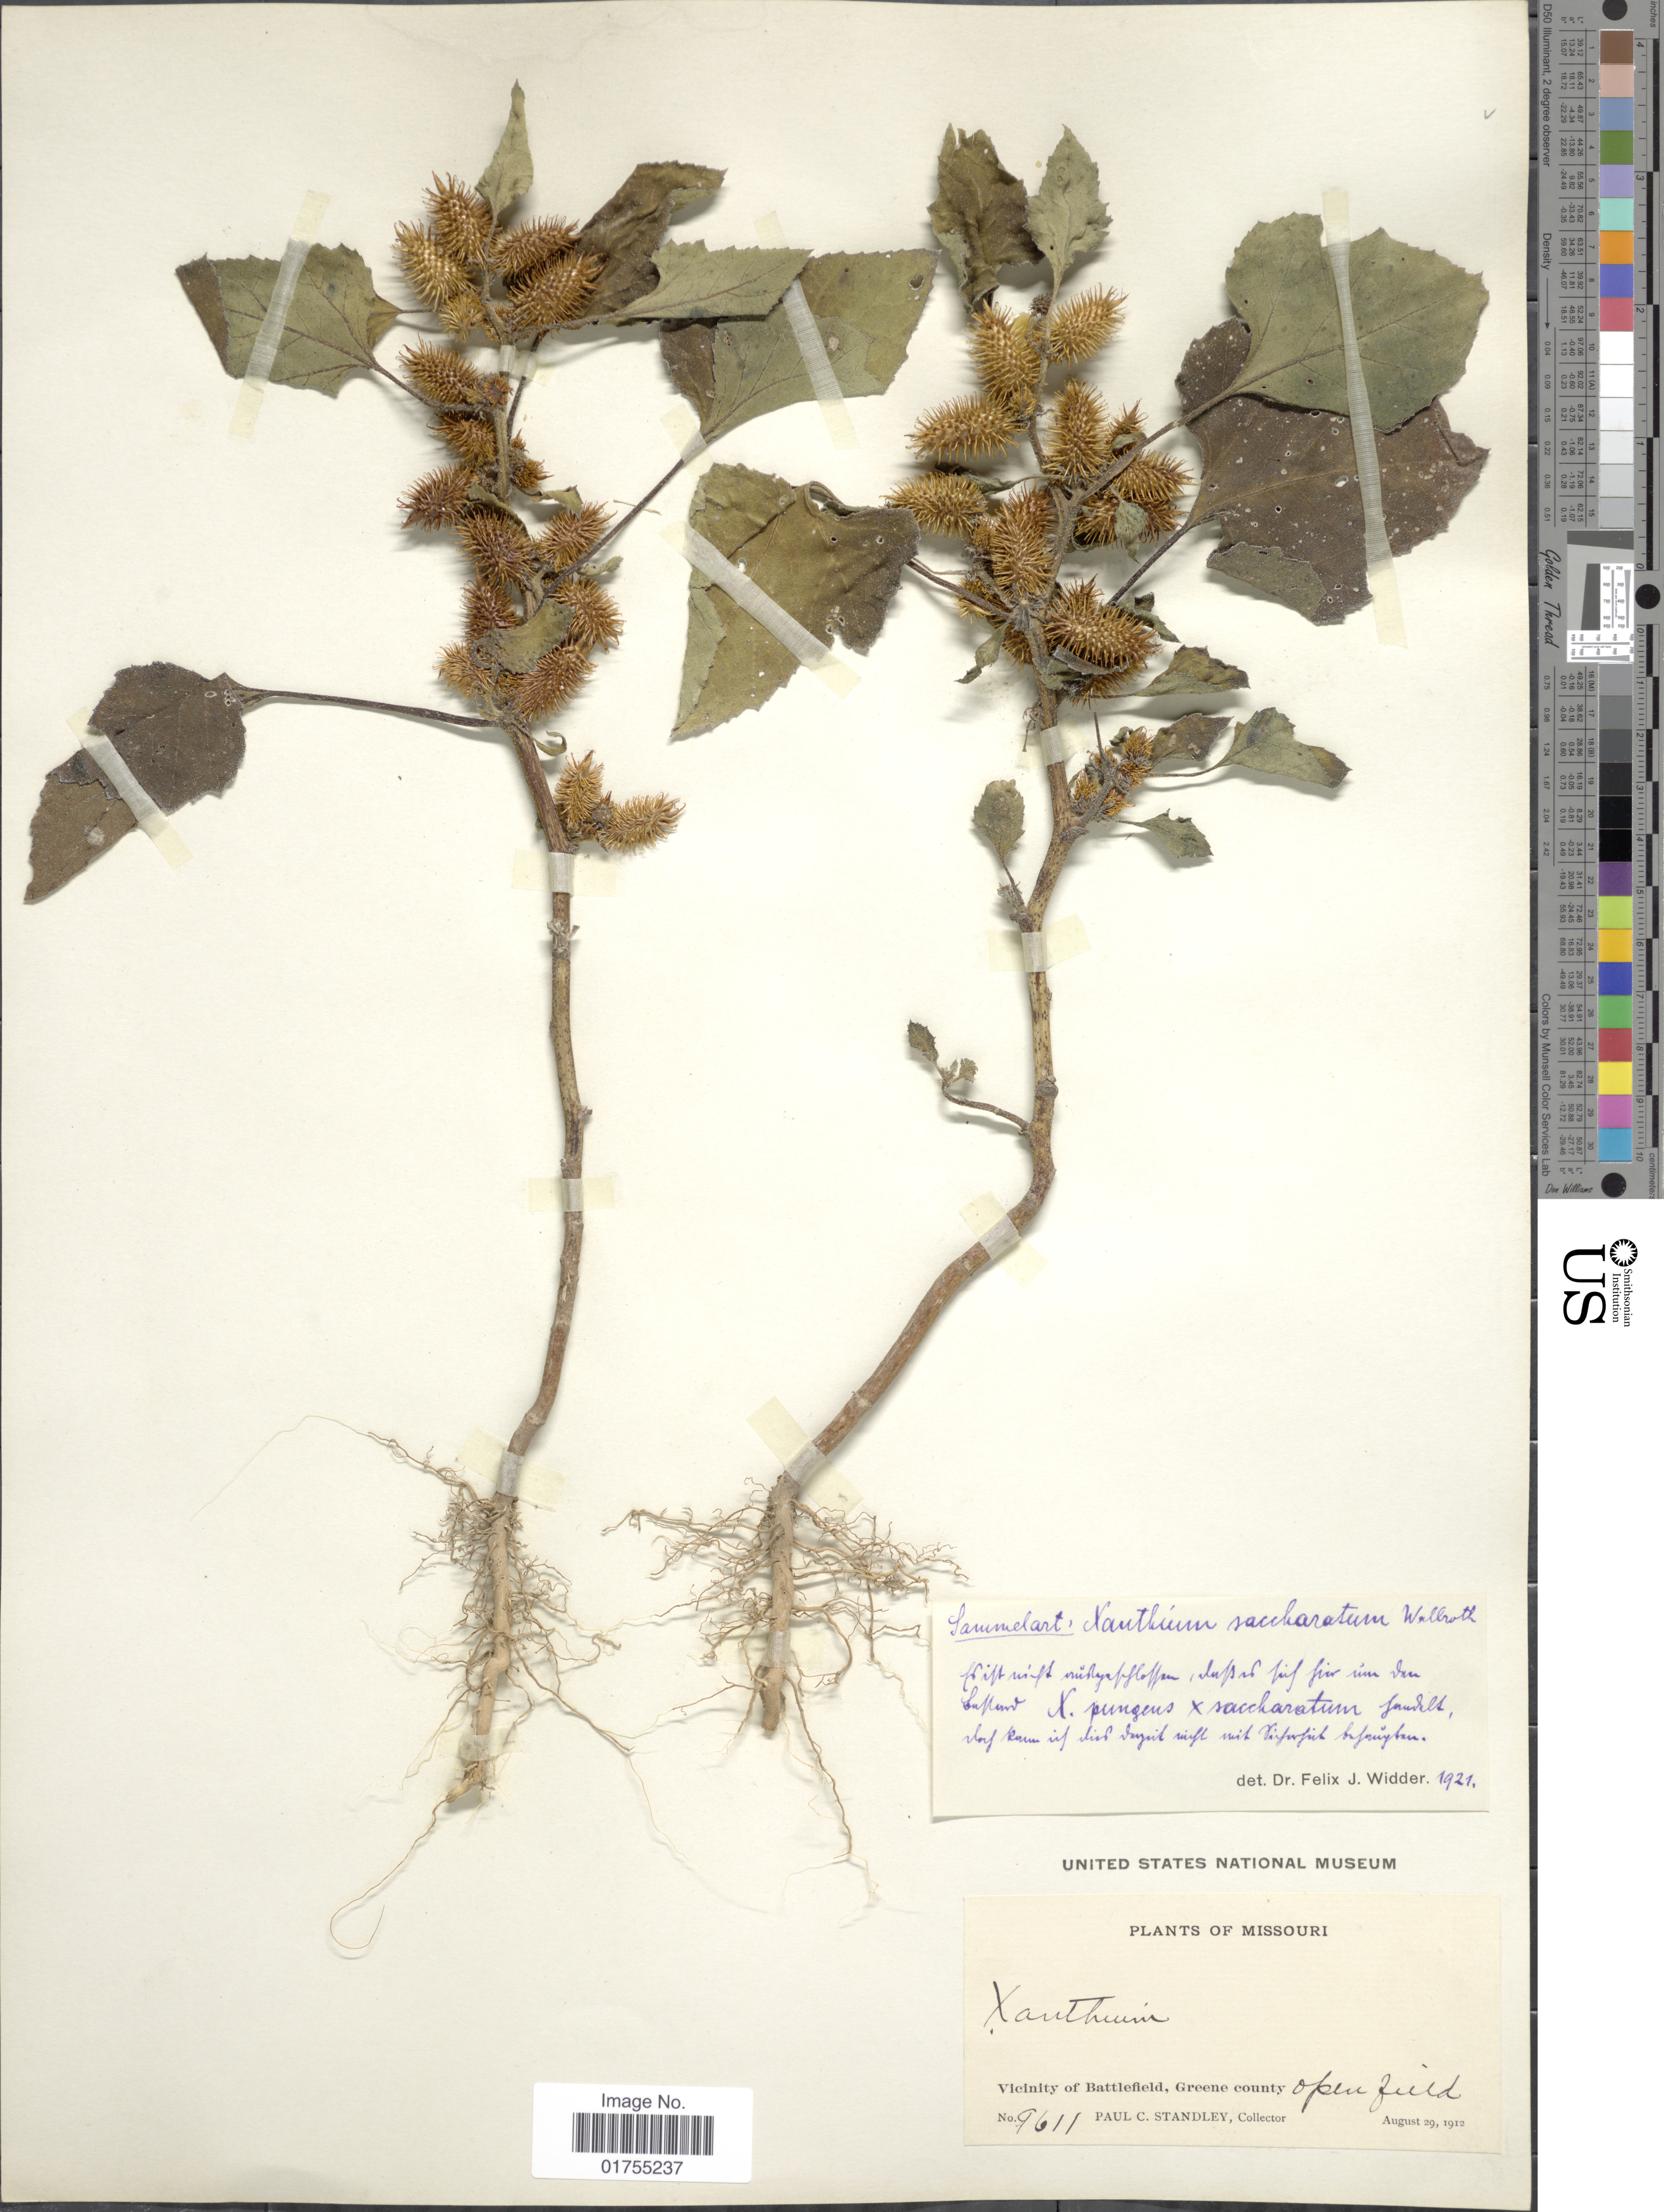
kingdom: Plantae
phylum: Tracheophyta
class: Magnoliopsida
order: Asterales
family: Asteraceae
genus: Xanthium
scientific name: Xanthium strumarium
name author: L.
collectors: P. C. Standley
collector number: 9611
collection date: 1912-08-29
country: United States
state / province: Missouri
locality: Vicinity of Battlefield, Greene County